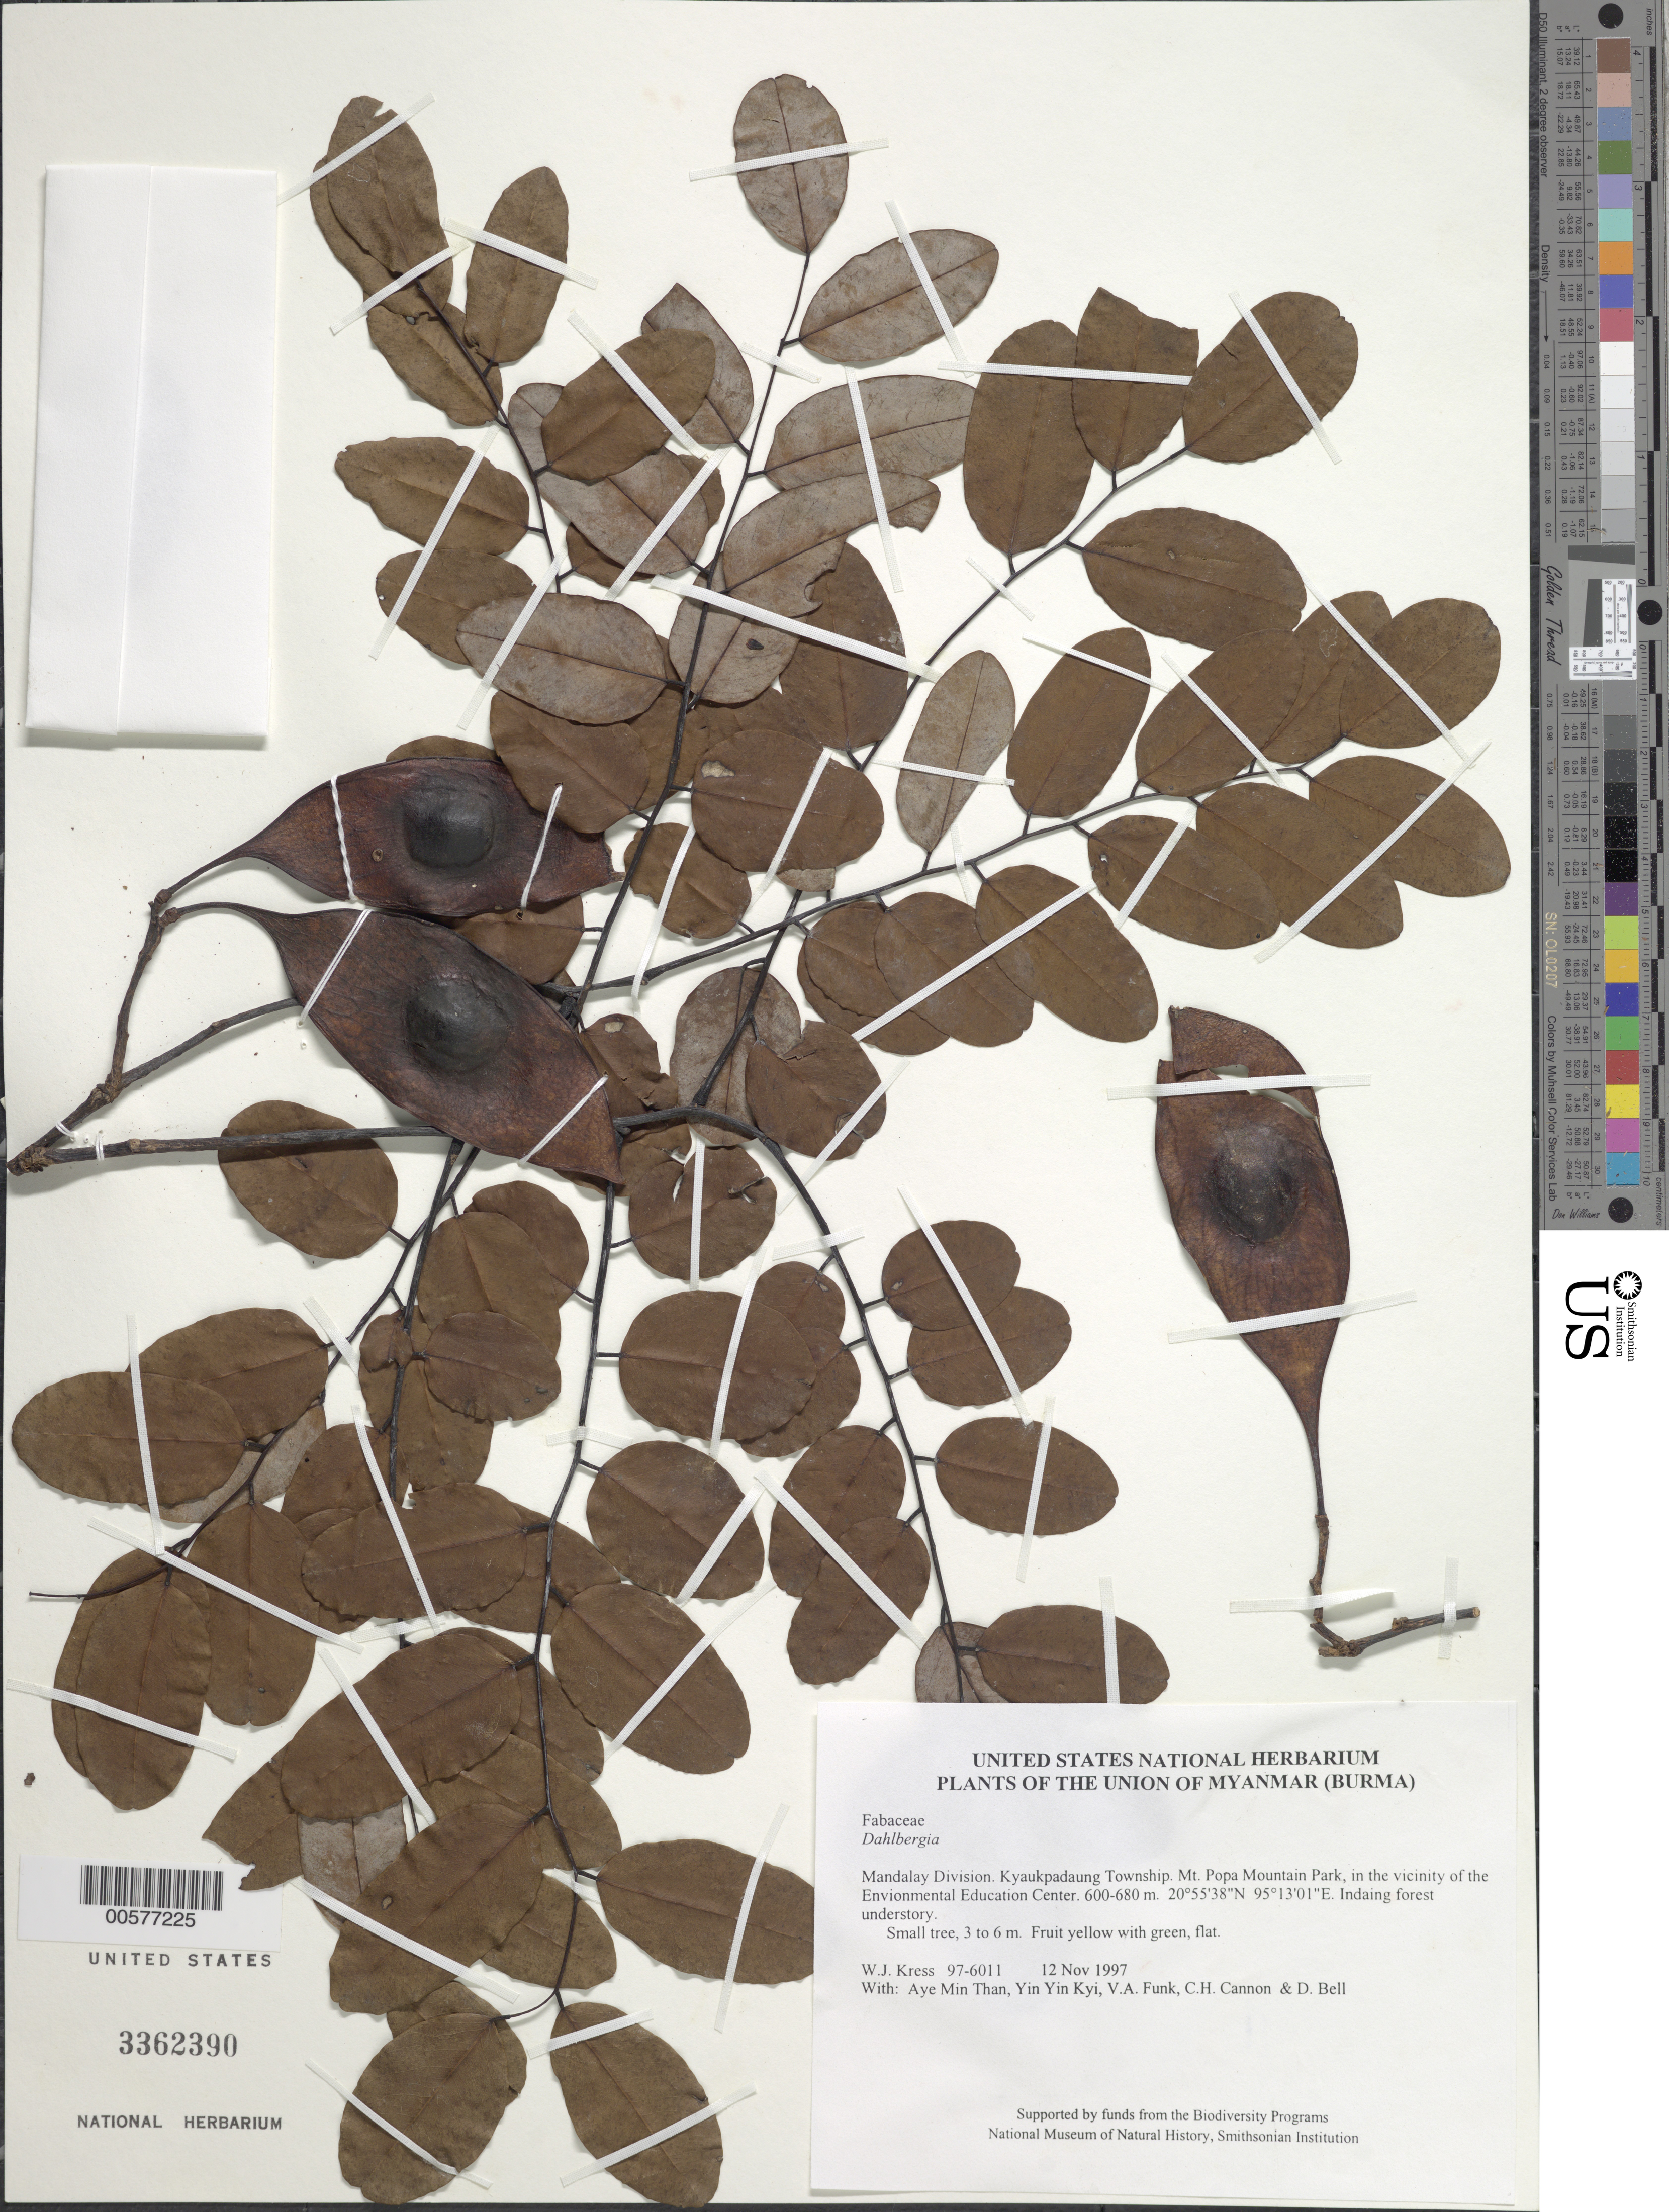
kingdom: Plantae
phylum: Tracheophyta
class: Magnoliopsida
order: Fabales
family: Fabaceae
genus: Dalbergia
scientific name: Dalbergia sp.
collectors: W. J. Kress, Aye Pe, Yin Yin Kyi, V. Funk, C. H. Cannon & D. A. Bell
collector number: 97-6011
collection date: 1997-11-12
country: Myanmar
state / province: Mandalay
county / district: Kyaukpadaung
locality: Mt. Popa Mountain Park, in the vicinity of the Envionmental Education Center.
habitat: Indaing forest understory.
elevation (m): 600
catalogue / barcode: US 3362390